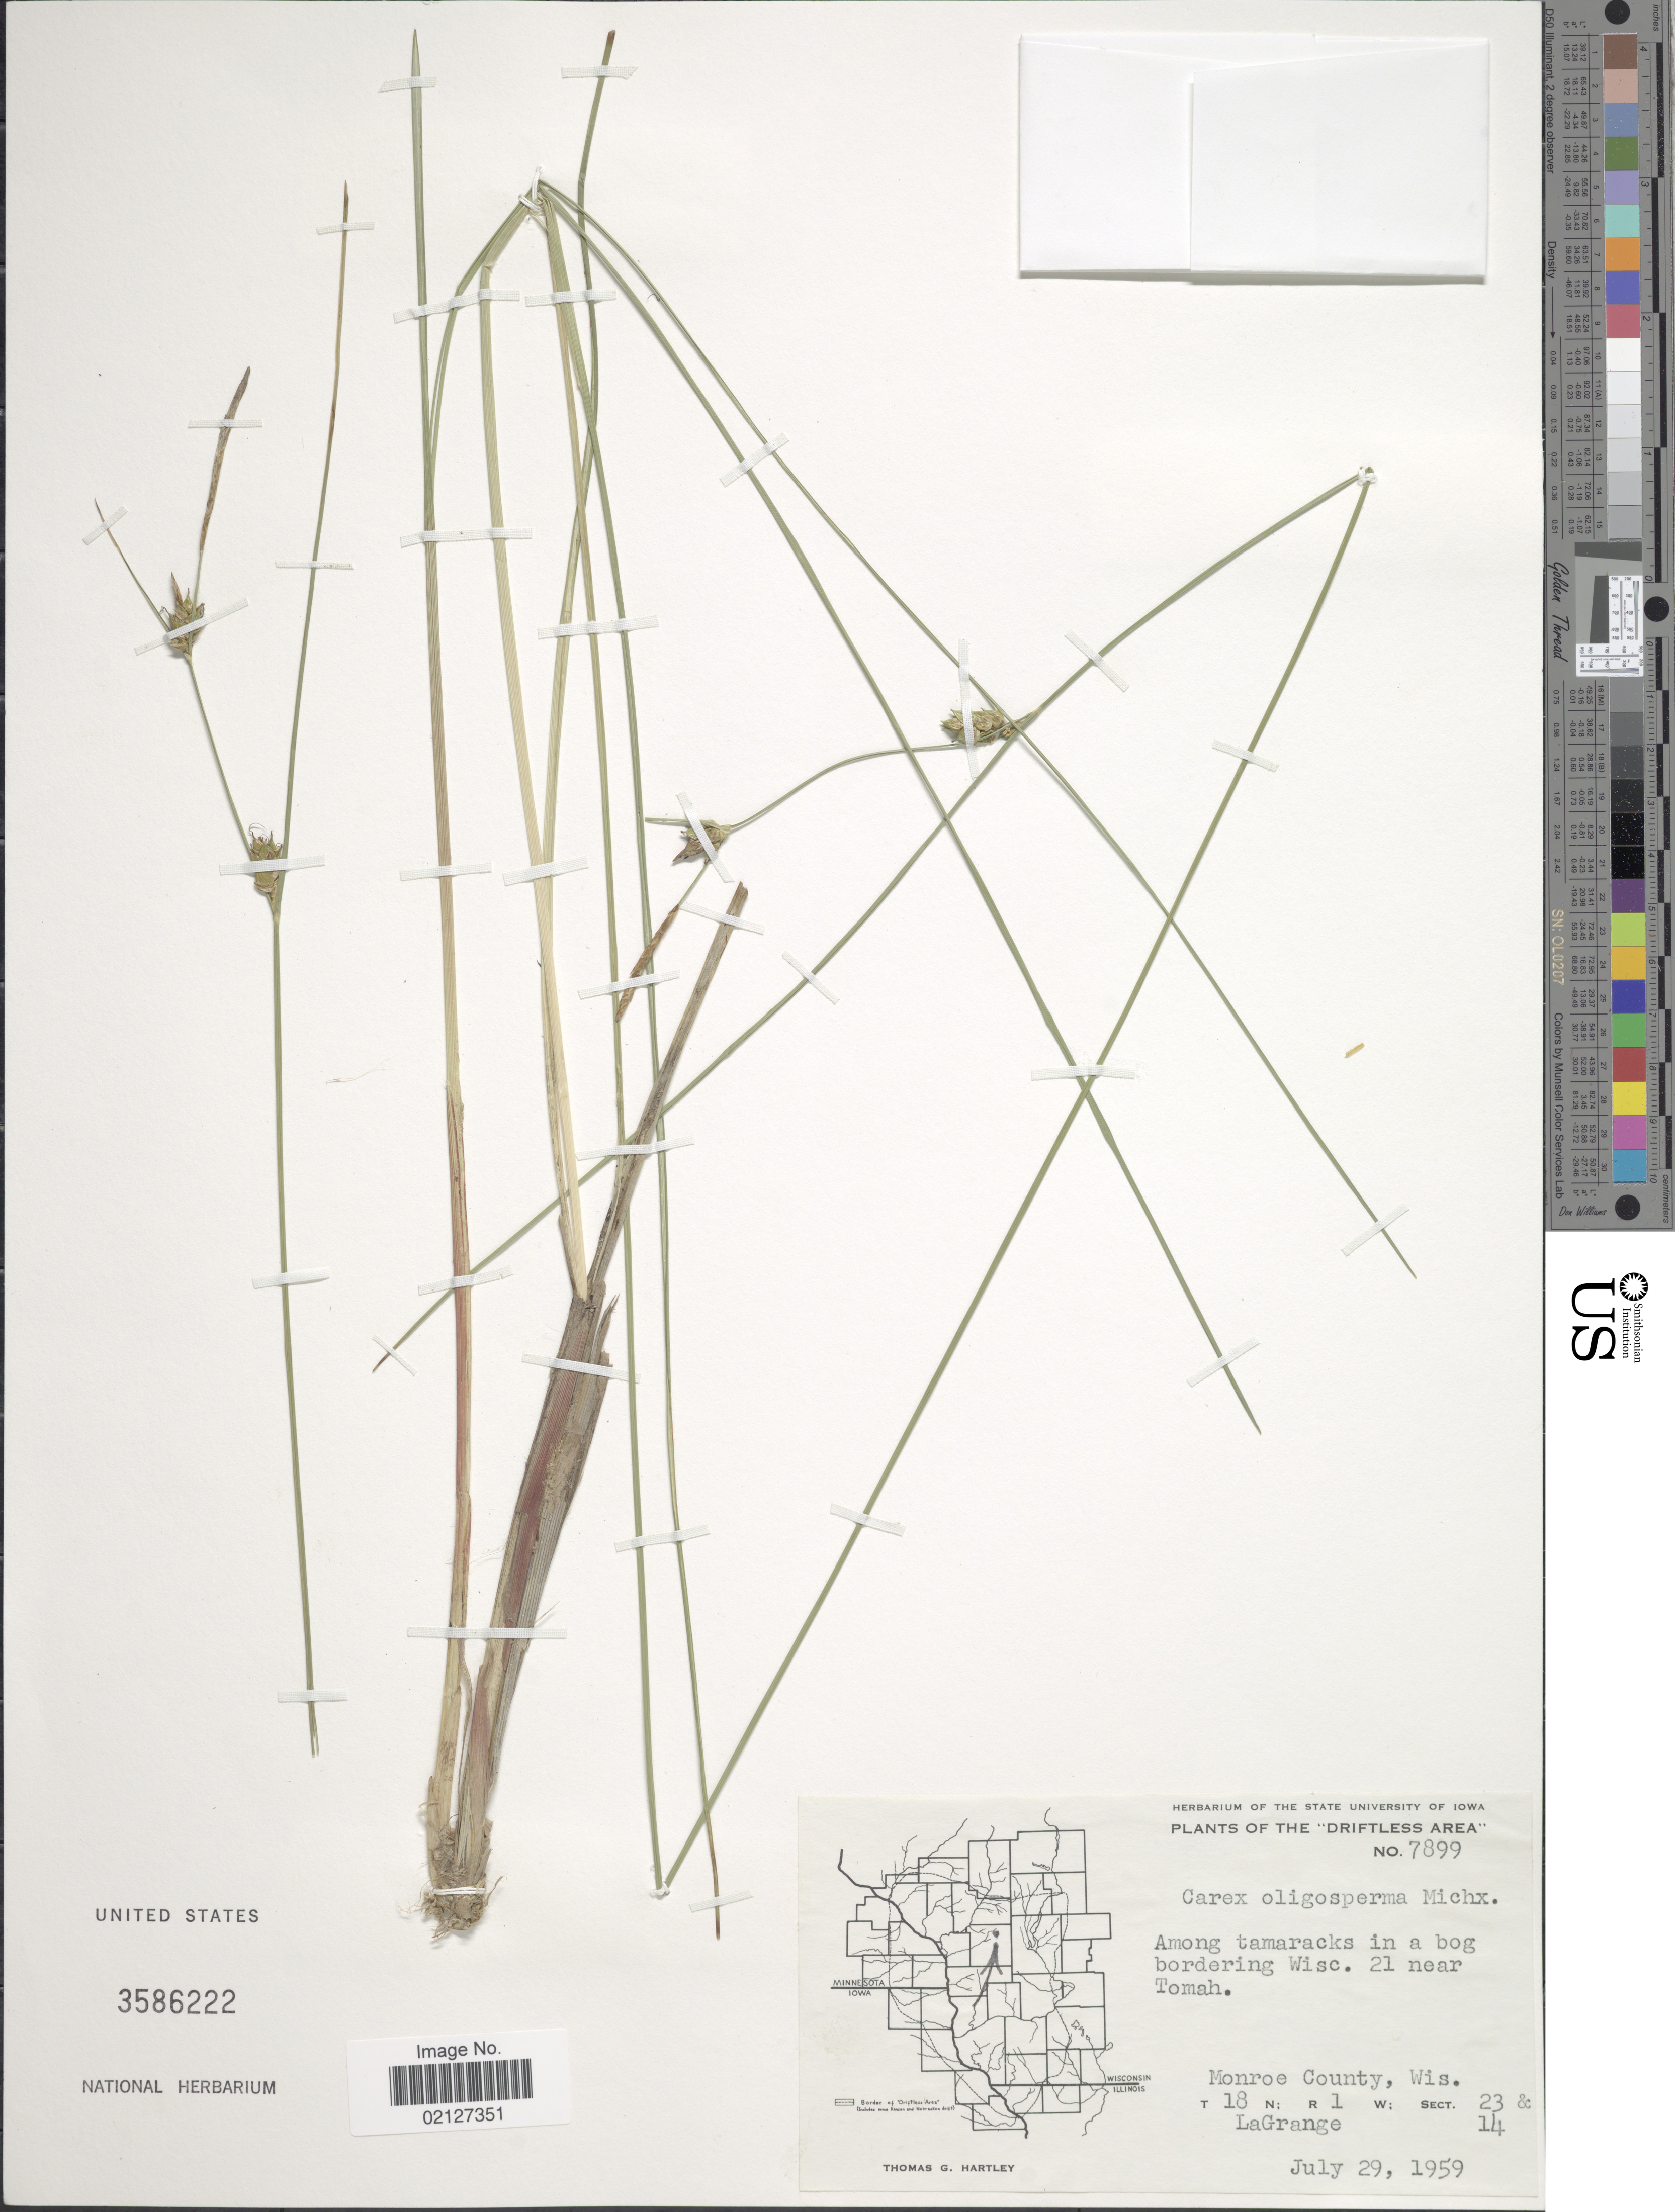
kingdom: Plantae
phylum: Tracheophyta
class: Liliopsida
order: Poales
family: Cyperaceae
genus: Carex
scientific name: Carex oligosperma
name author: Michx.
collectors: T. G. Hartley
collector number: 7899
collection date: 1959-07-29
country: United States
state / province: Wisconsin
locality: Driftless Area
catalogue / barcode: US 3586222